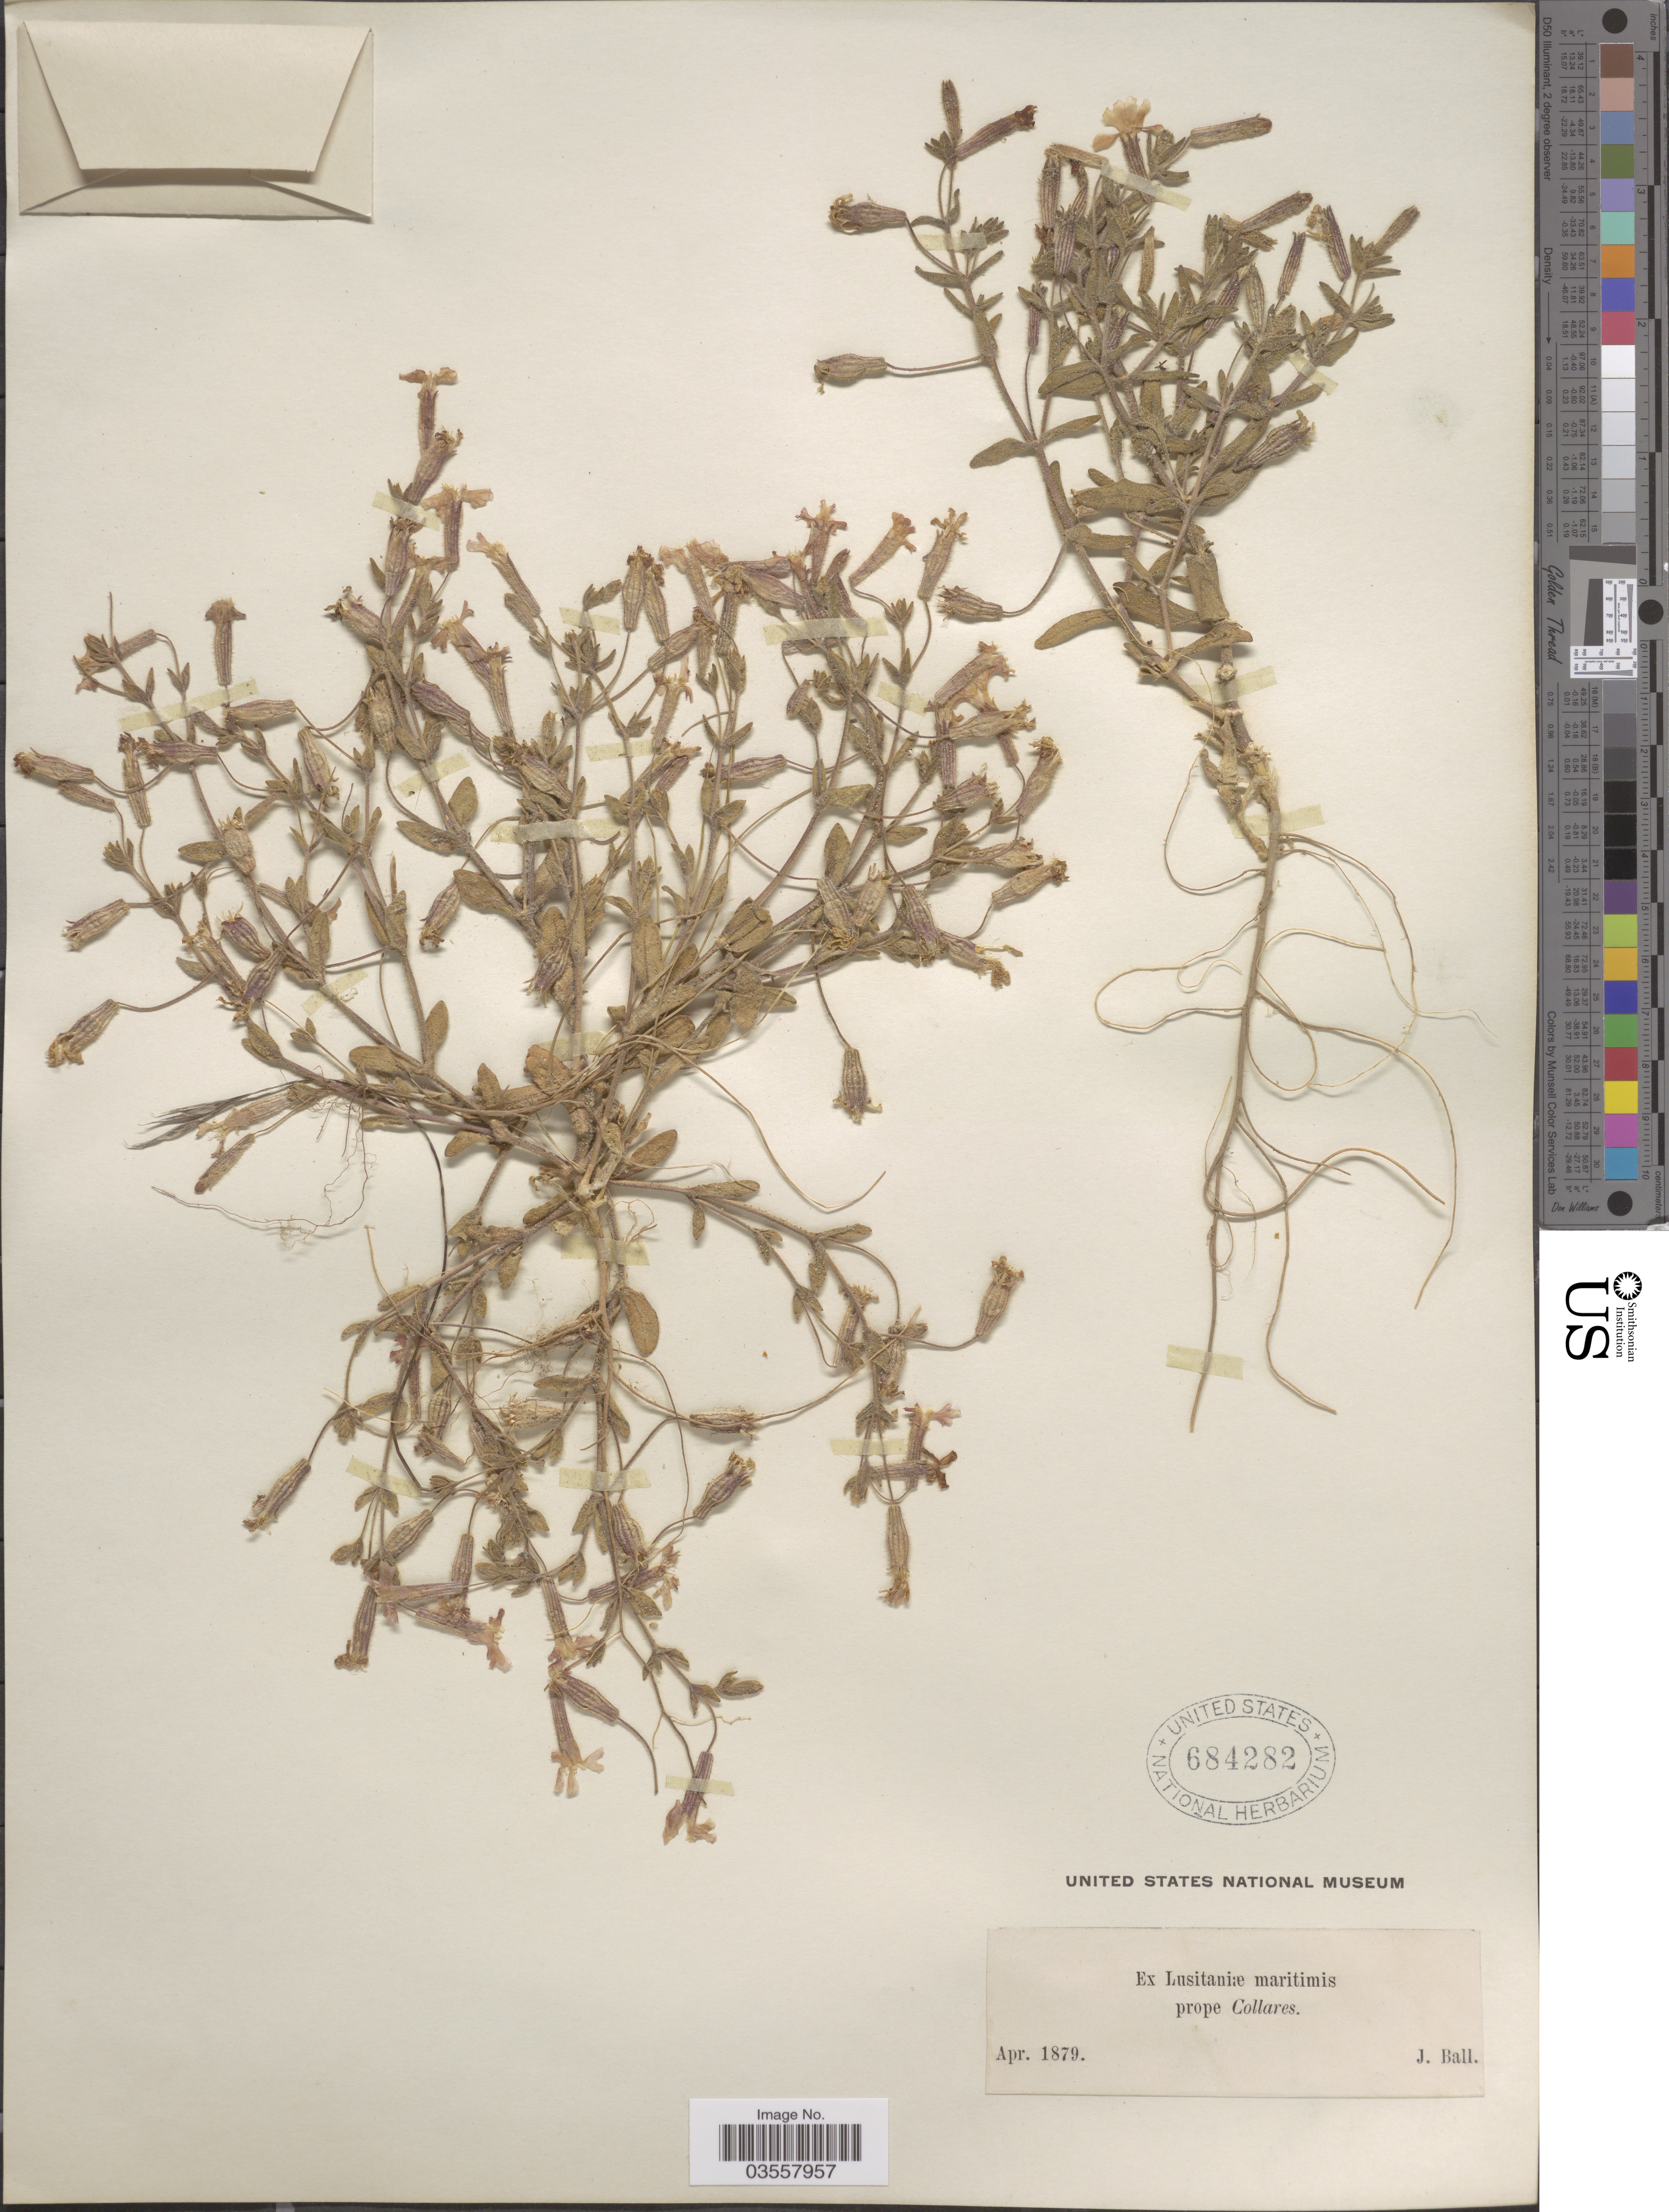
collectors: J. Ball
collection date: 1879-04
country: Portugal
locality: Ex Lusitaniæ maritimis prope Collares.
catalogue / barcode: US 684282